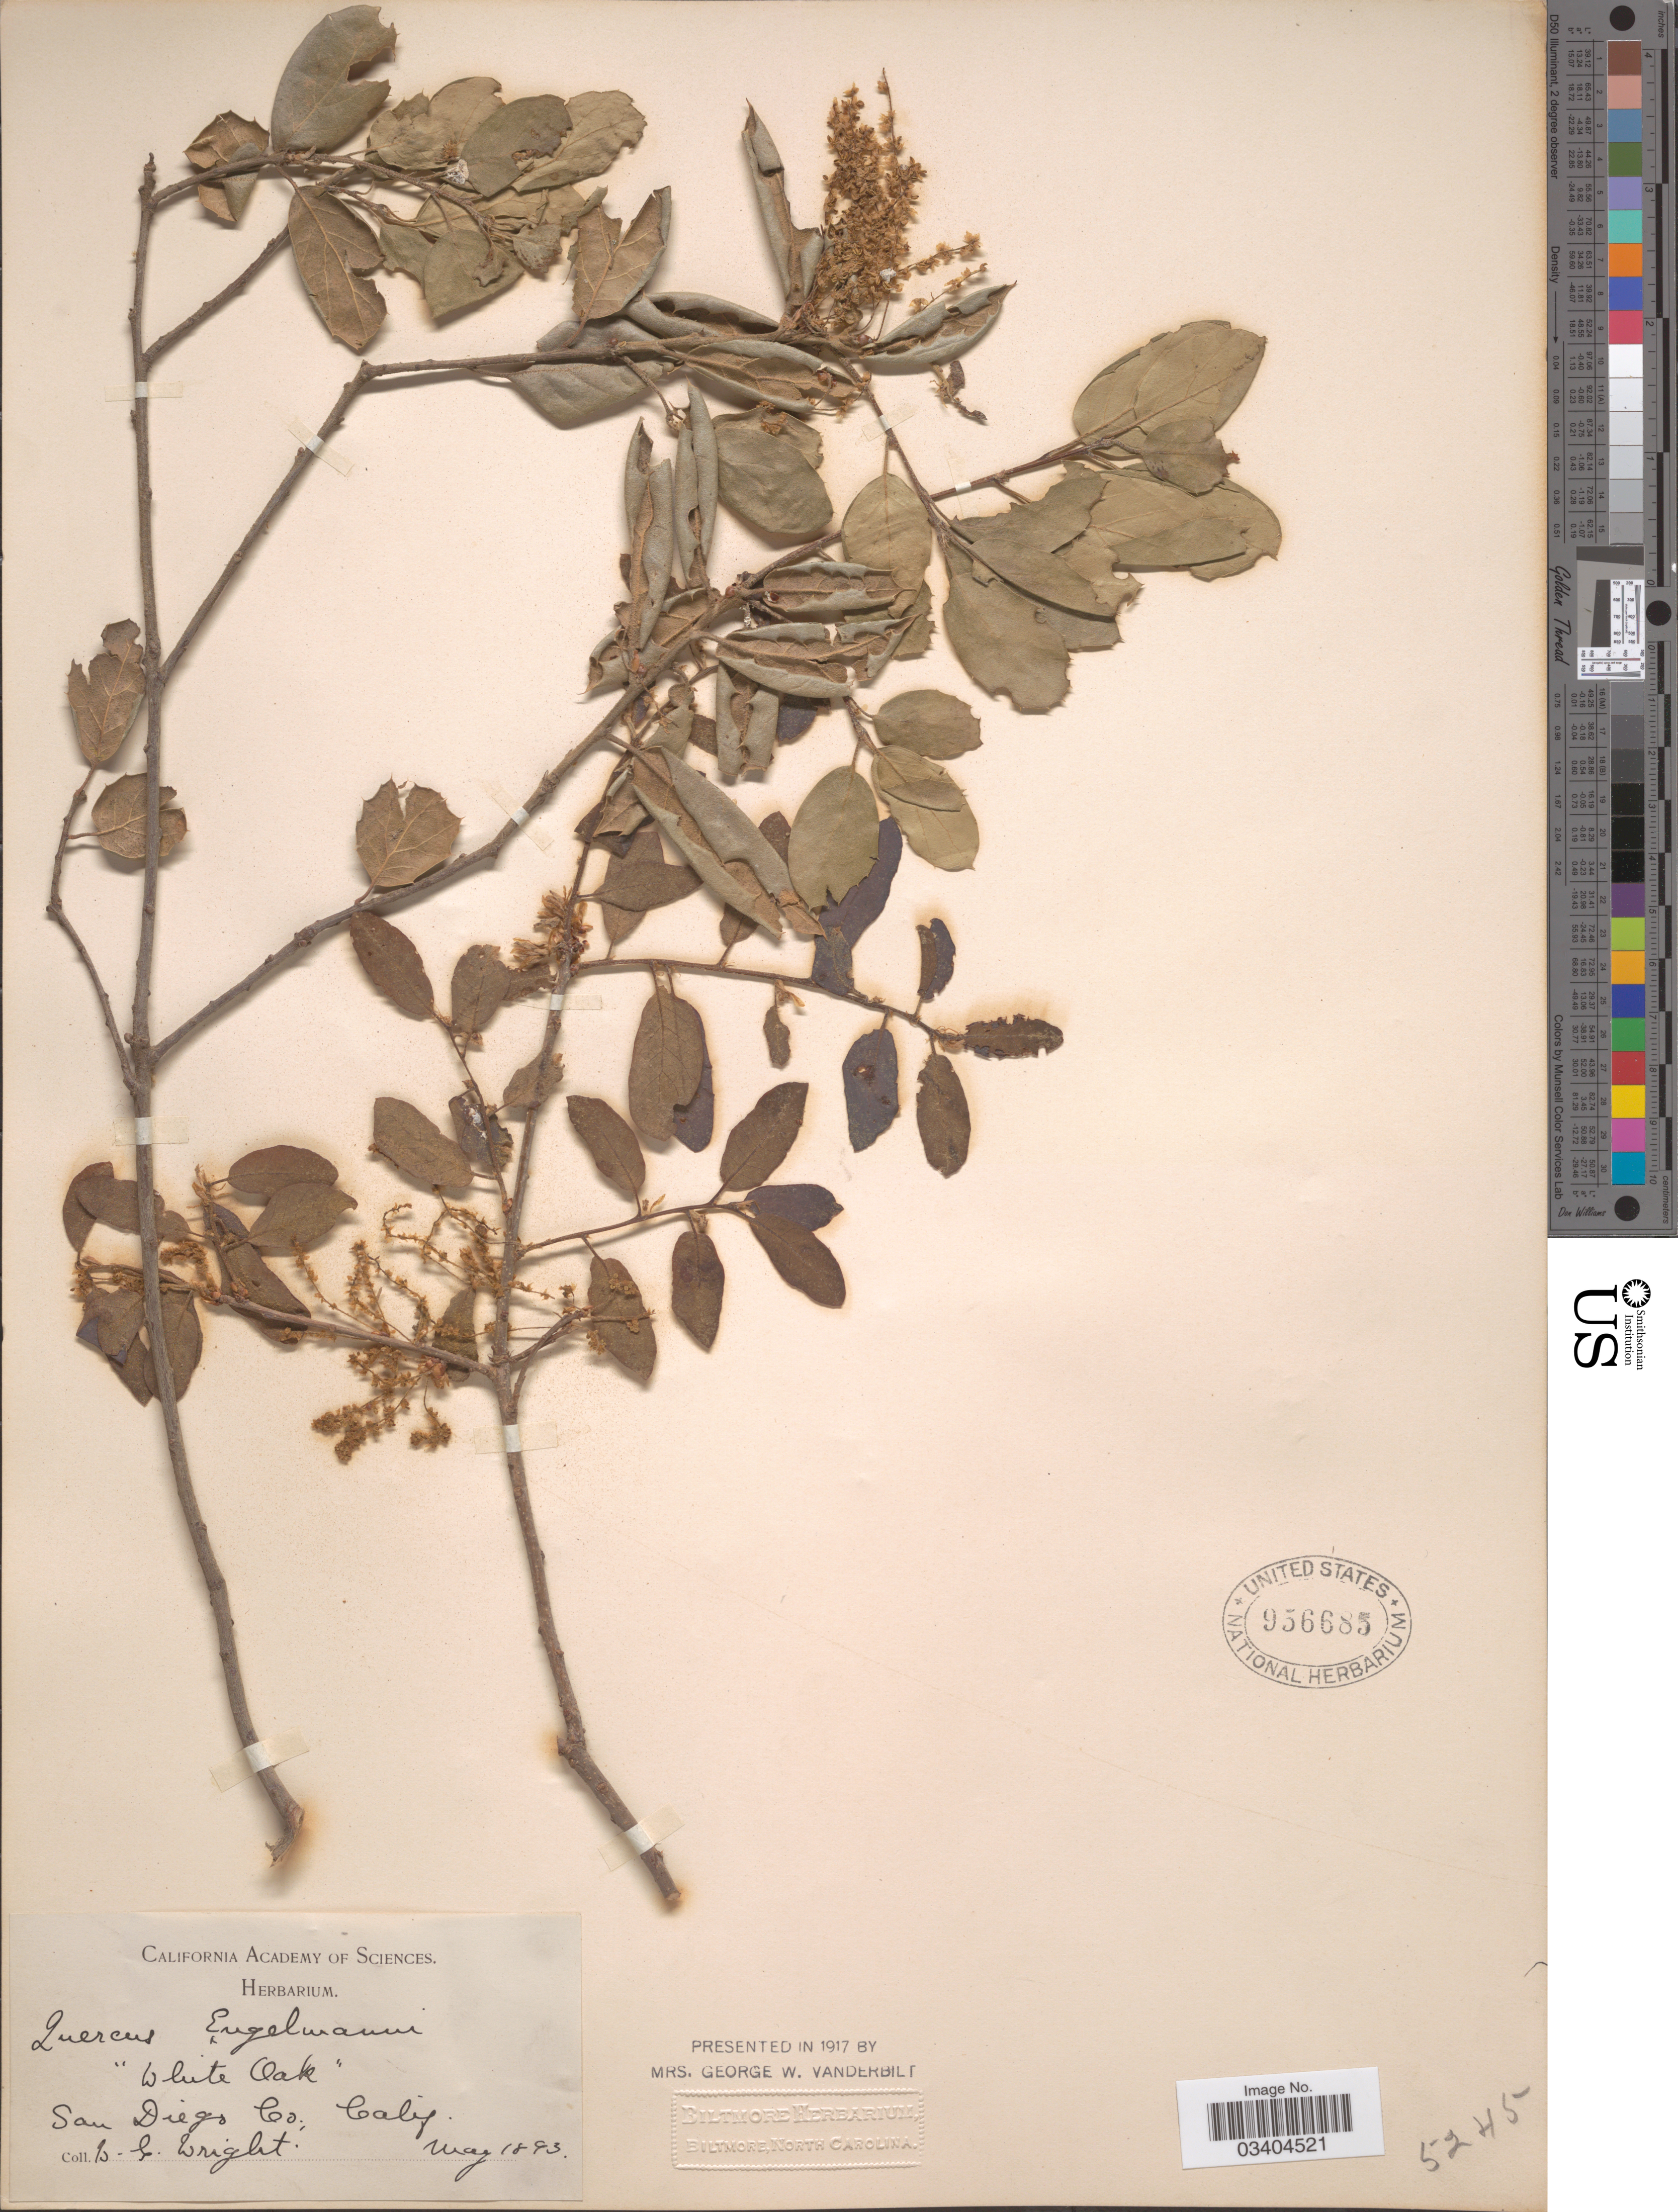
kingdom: Plantae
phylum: Tracheophyta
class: Magnoliopsida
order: Fagales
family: Fagaceae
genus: Quercus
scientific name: Quercus engelmannii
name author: Greene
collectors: W. G. Wright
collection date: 1893-05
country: United States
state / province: California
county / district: San Diego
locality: San Diego Co.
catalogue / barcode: US 956685